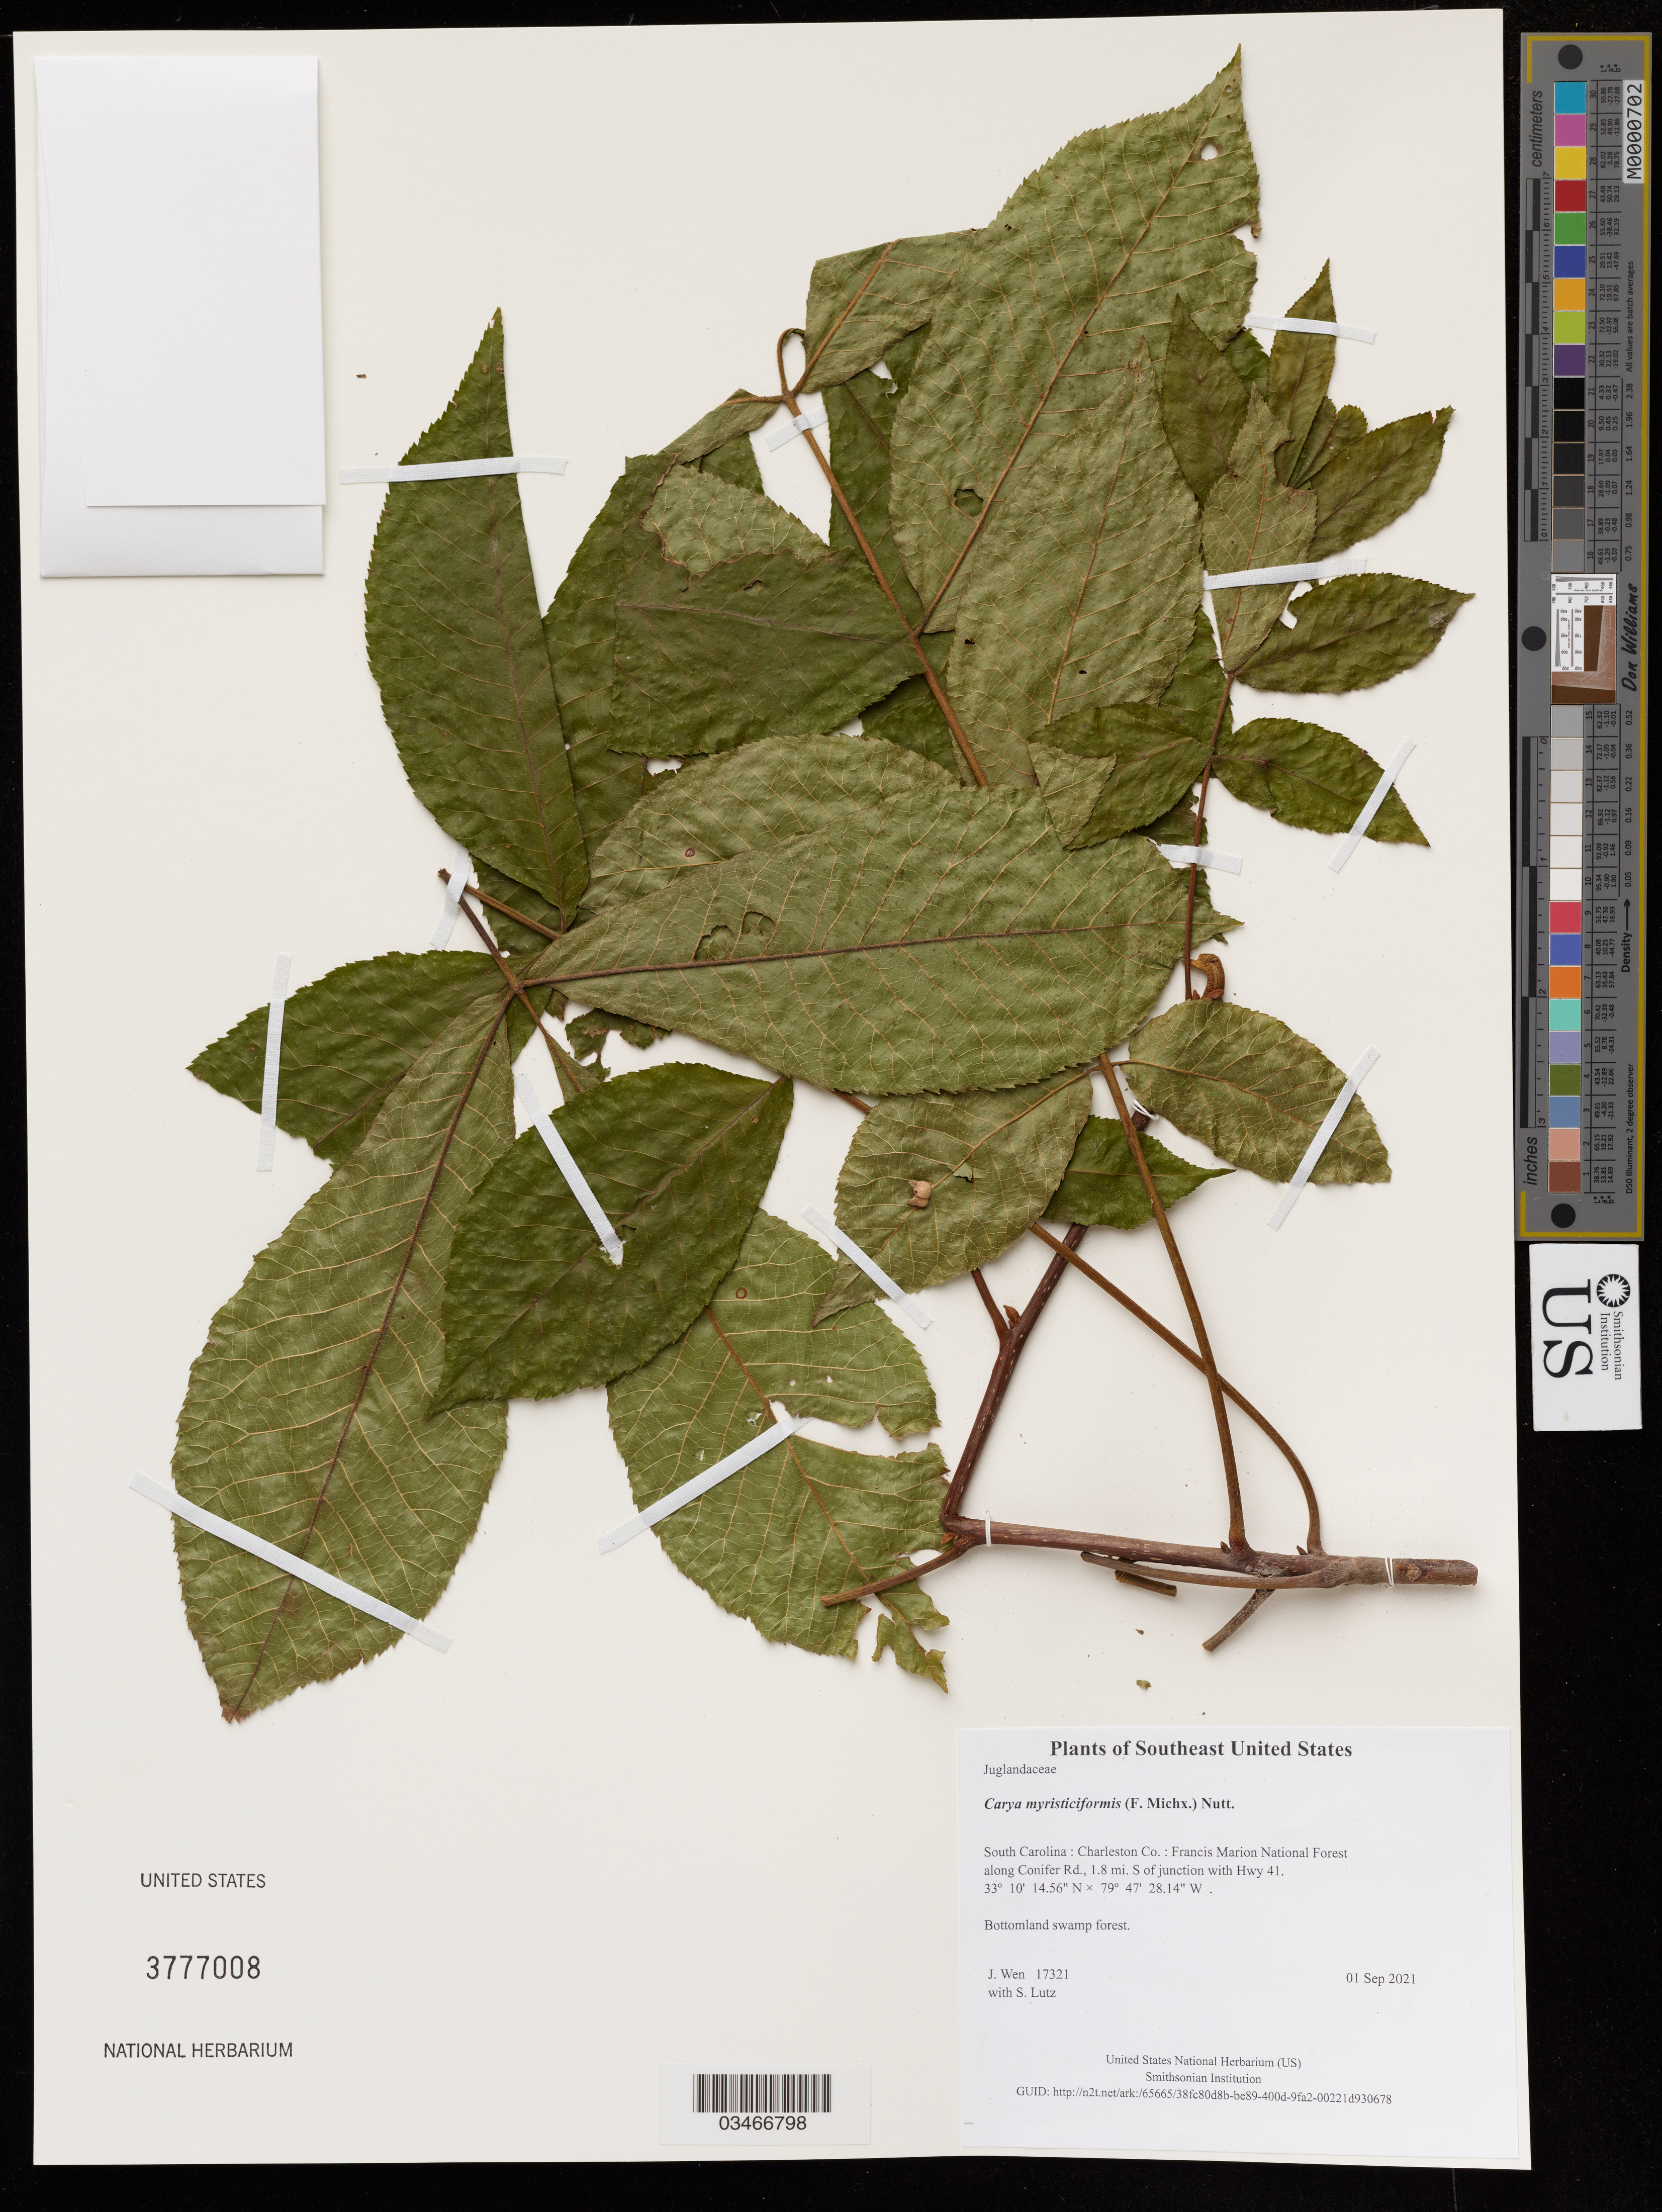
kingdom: Plantae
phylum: Tracheophyta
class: Magnoliopsida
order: Fagales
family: Juglandaceae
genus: Carya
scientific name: Carya myristiciformis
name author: (F. Michx.) Nutt.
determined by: Wen, Jun, (BOT), Smithsonian Institution - National Museum of Natural History (UNITED STATES)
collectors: J. Wen & S. Lutz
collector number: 17321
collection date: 2021-09-01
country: United States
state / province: South Carolina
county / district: Charleston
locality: Francis Marion National Forest along Conifer Rd., 1.8 mi. S of junction with Hwy 41.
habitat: Bottomland swamp forest.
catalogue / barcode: US 3777008